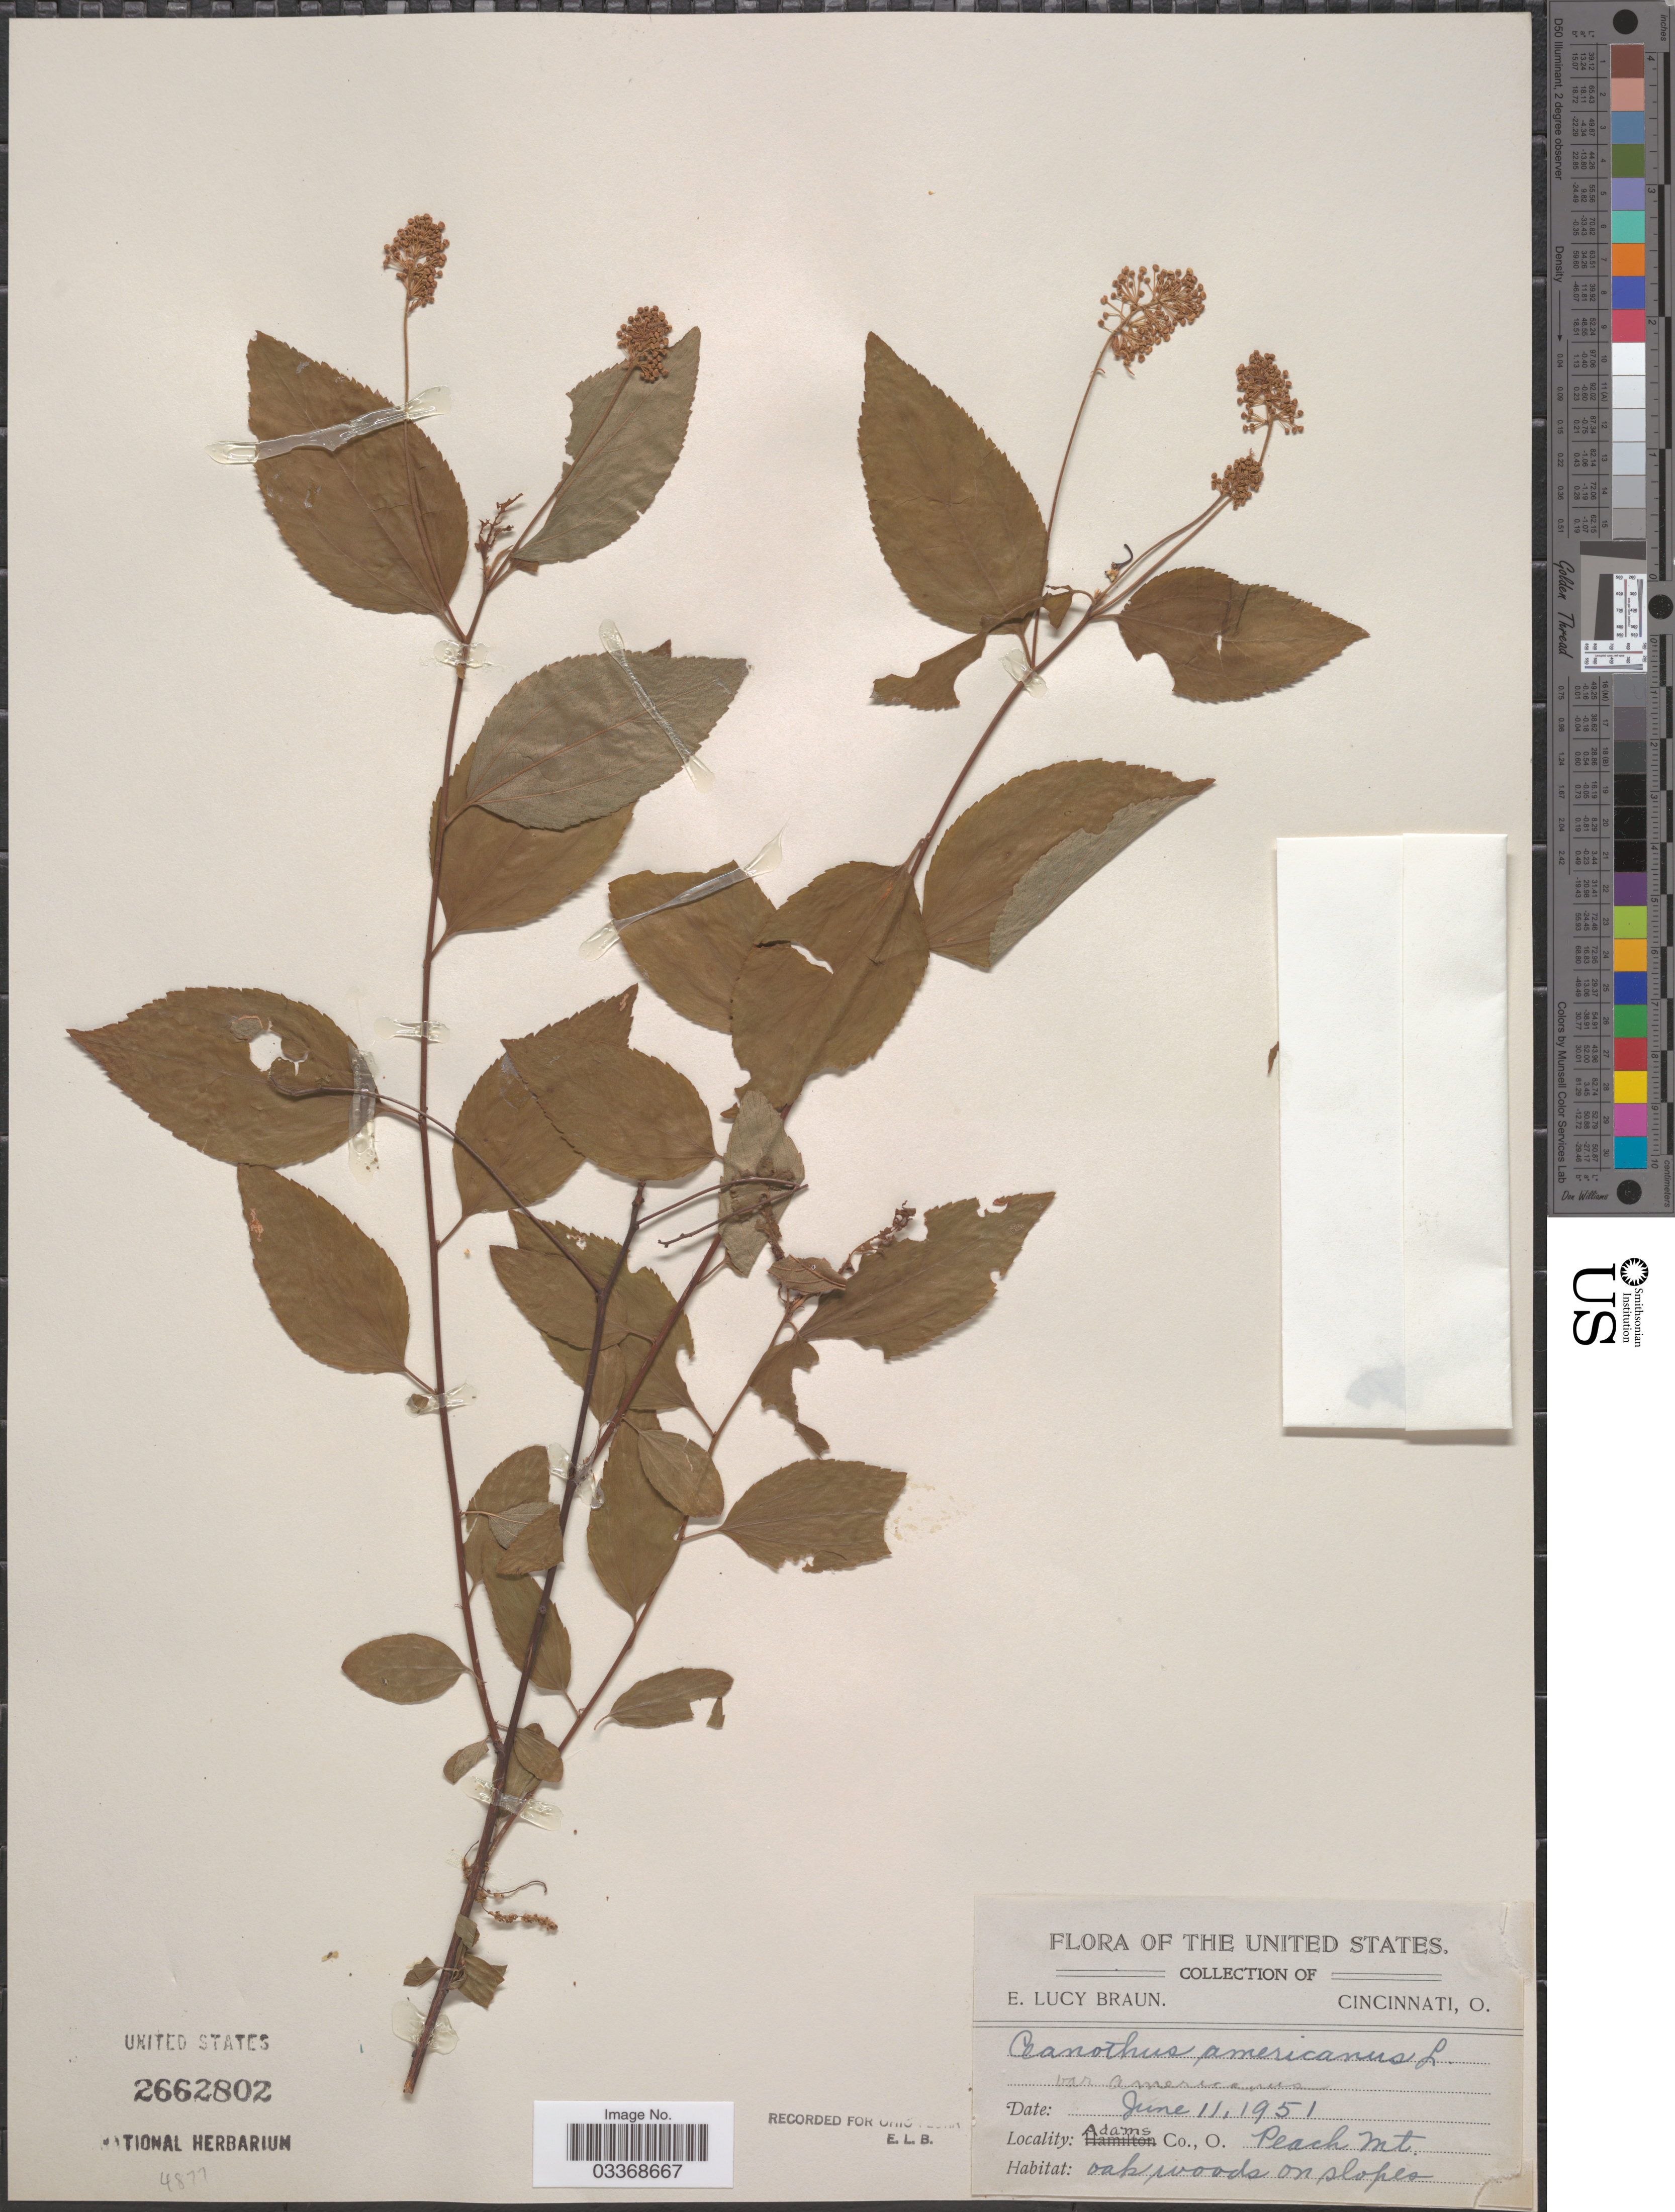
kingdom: Plantae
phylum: Tracheophyta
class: Magnoliopsida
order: Rosales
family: Rhamnaceae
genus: Ceanothus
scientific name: Ceanothus americanus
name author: L.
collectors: E. L. Braun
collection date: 1951-06-11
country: United States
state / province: Ohio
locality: Adams Co., Peach Mt.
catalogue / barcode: US 2662802